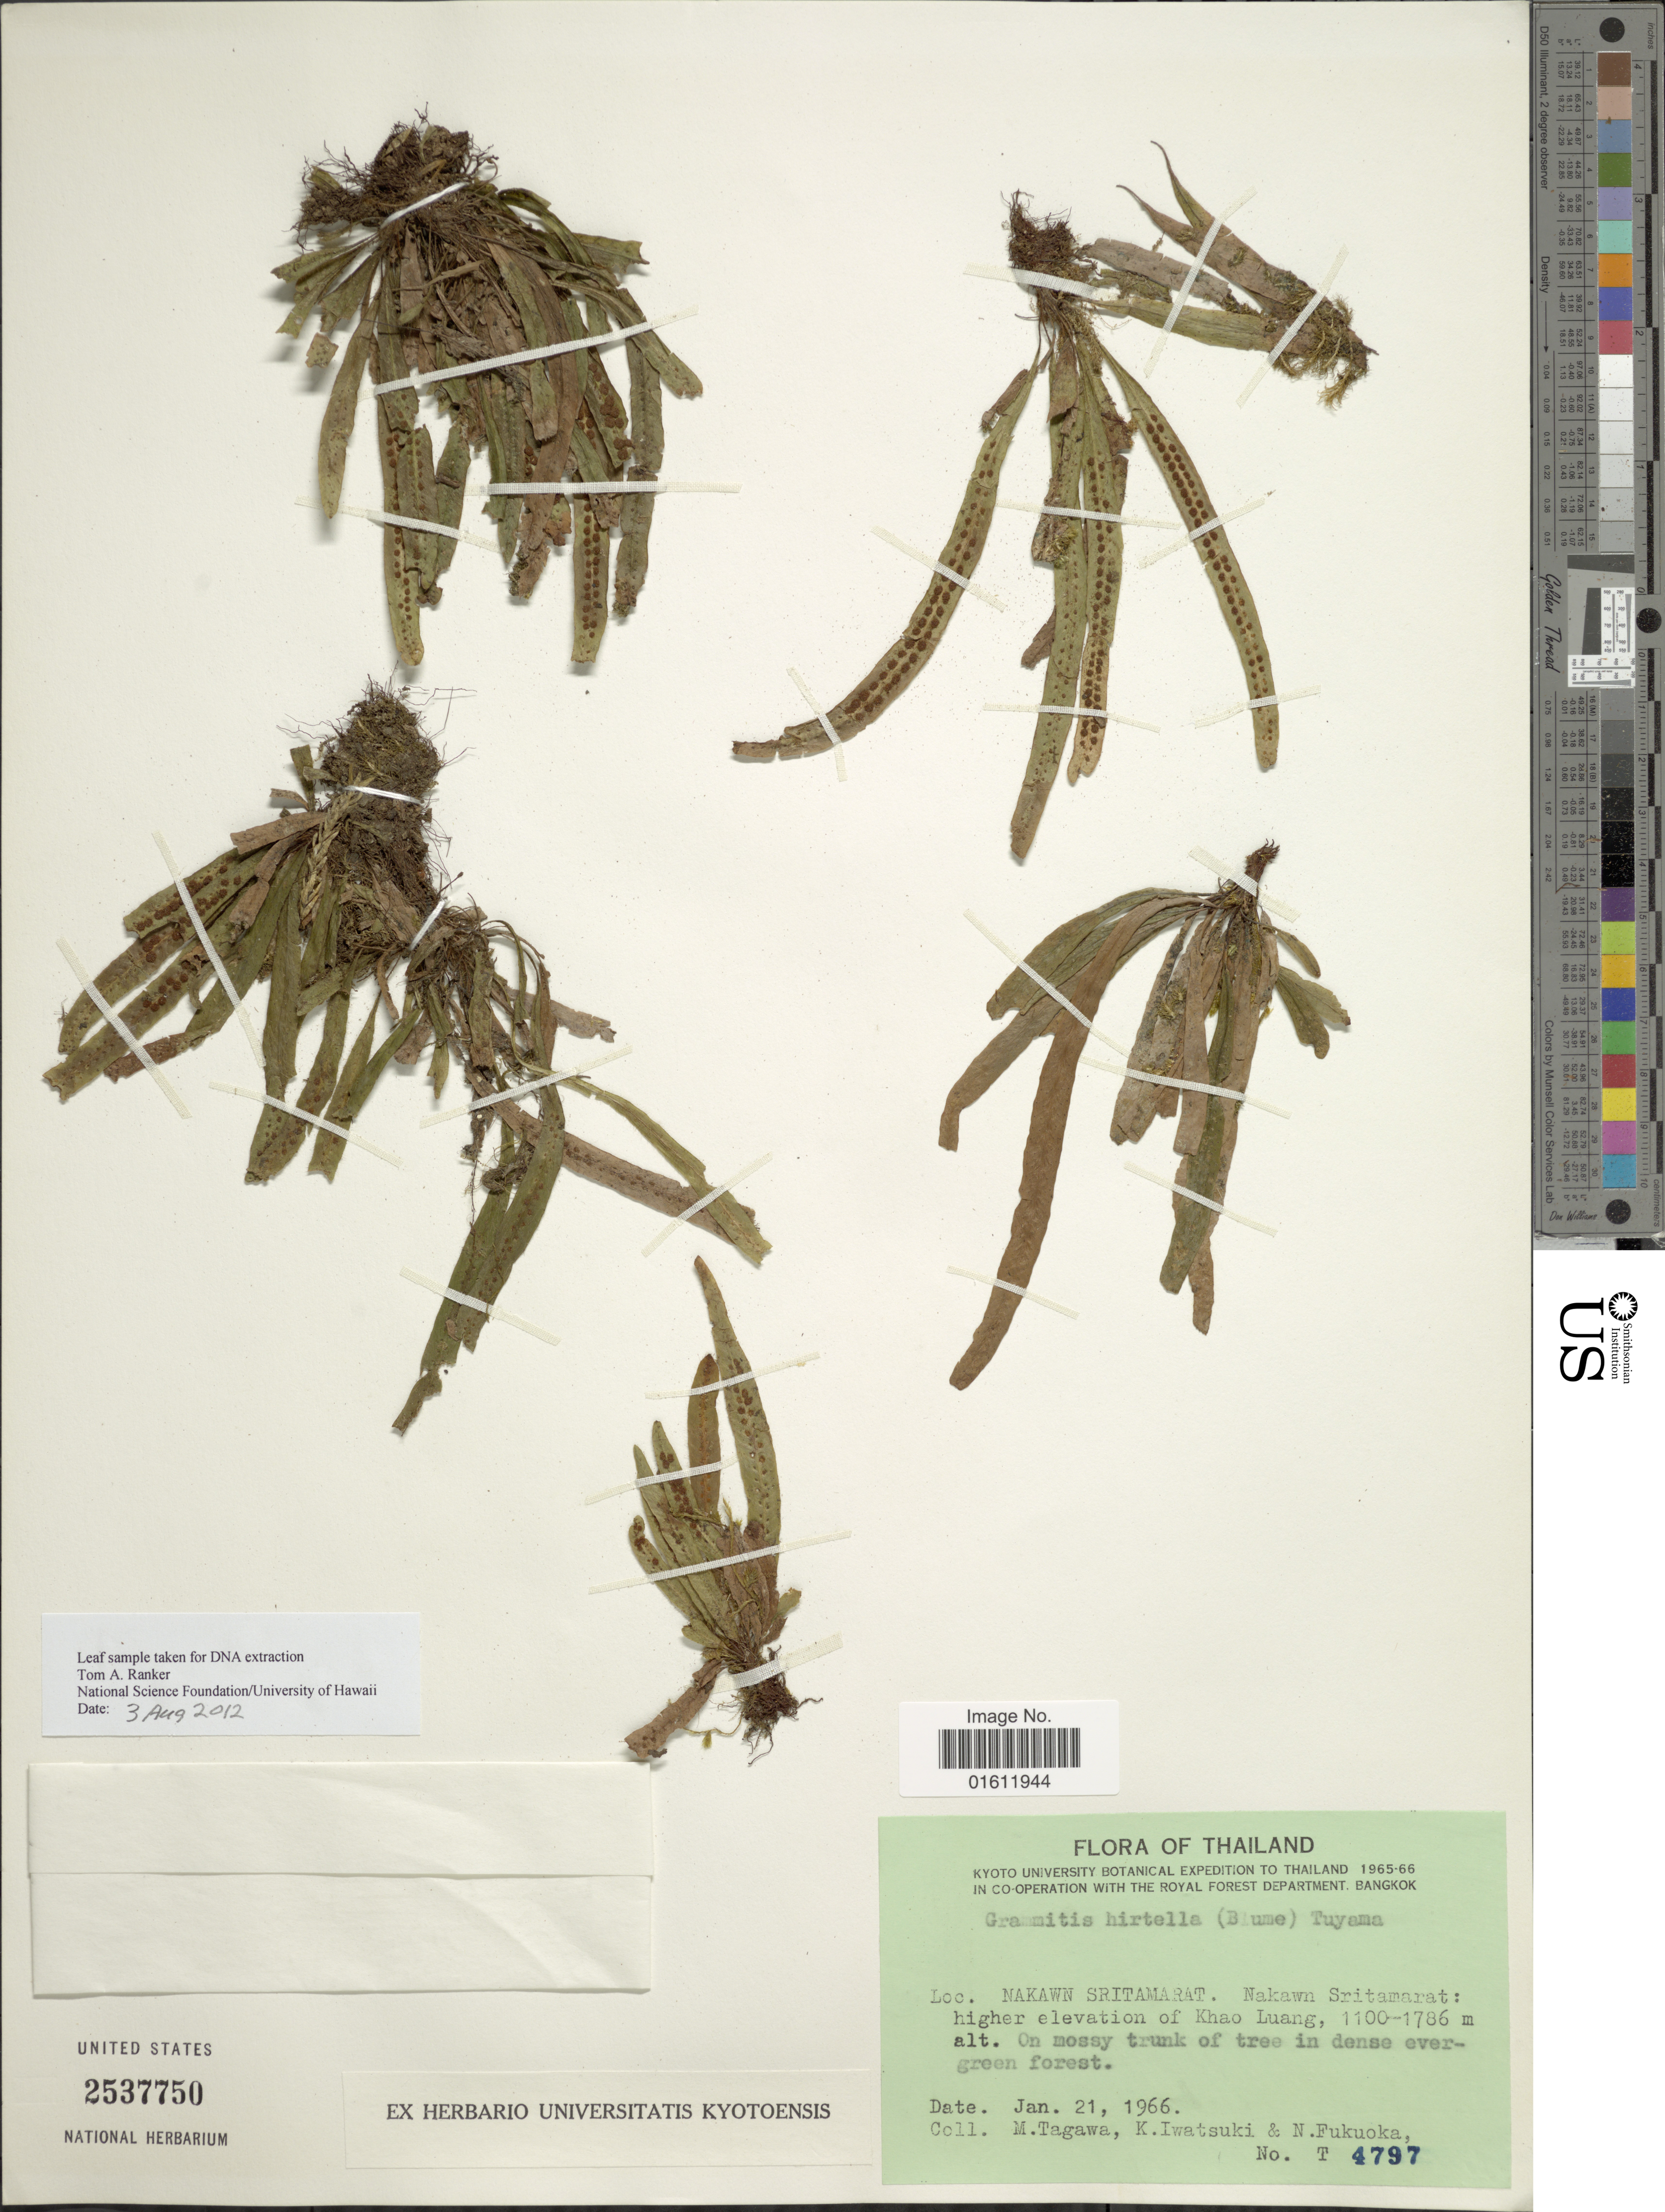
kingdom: Plantae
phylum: Tracheophyta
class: Polypodiopsida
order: Polypodiales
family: Polypodiaceae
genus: Radiogrammitis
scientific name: Radiogrammitis hirtella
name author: (Blume) Parris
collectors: M. Tagawa, K. Iwatsuki & N. Fukuoka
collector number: T 4797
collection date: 1966-01-21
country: Thailand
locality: Nakawn Sritamarat: higher elevation of Khao Luang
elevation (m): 1100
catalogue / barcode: US 2537750